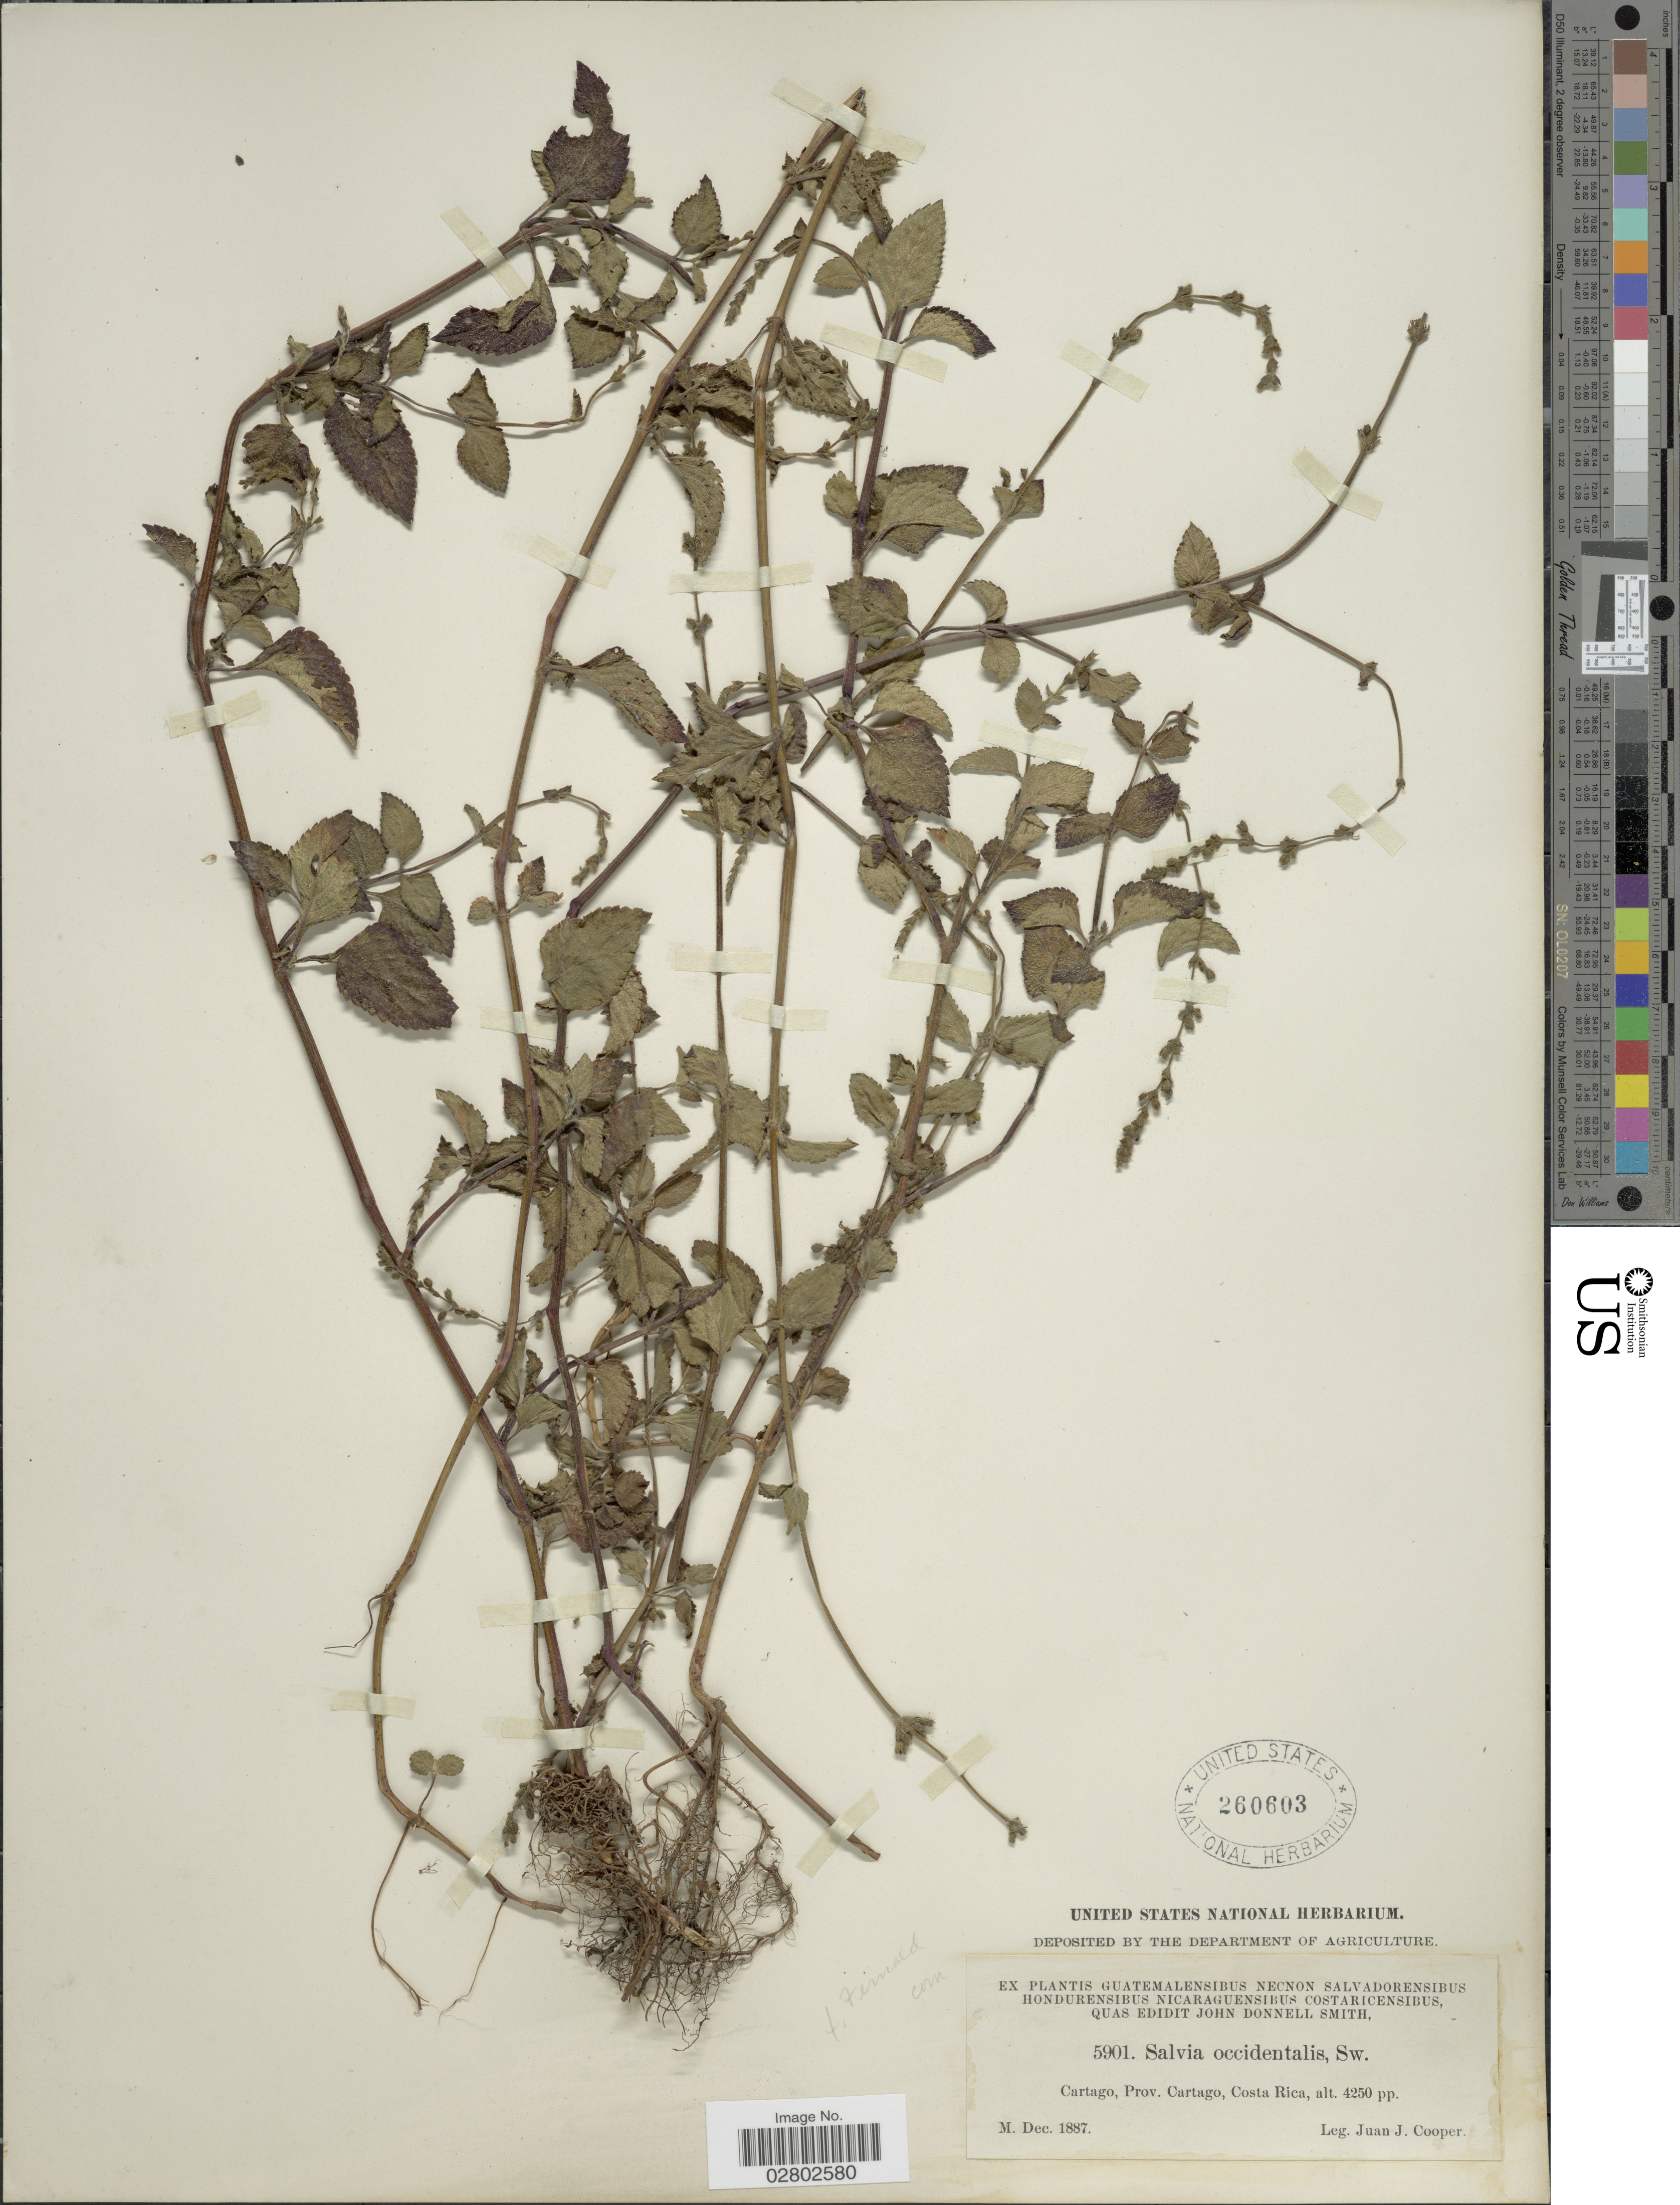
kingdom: Plantae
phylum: Tracheophyta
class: Magnoliopsida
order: Lamiales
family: Lamiaceae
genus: Salvia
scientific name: Salvia occidentalis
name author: Sw.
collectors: J. J. Cooper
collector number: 5901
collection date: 1887-12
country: Costa Rica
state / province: Cartago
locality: Cartago, Prov. Cartago.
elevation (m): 1295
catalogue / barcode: US 260603